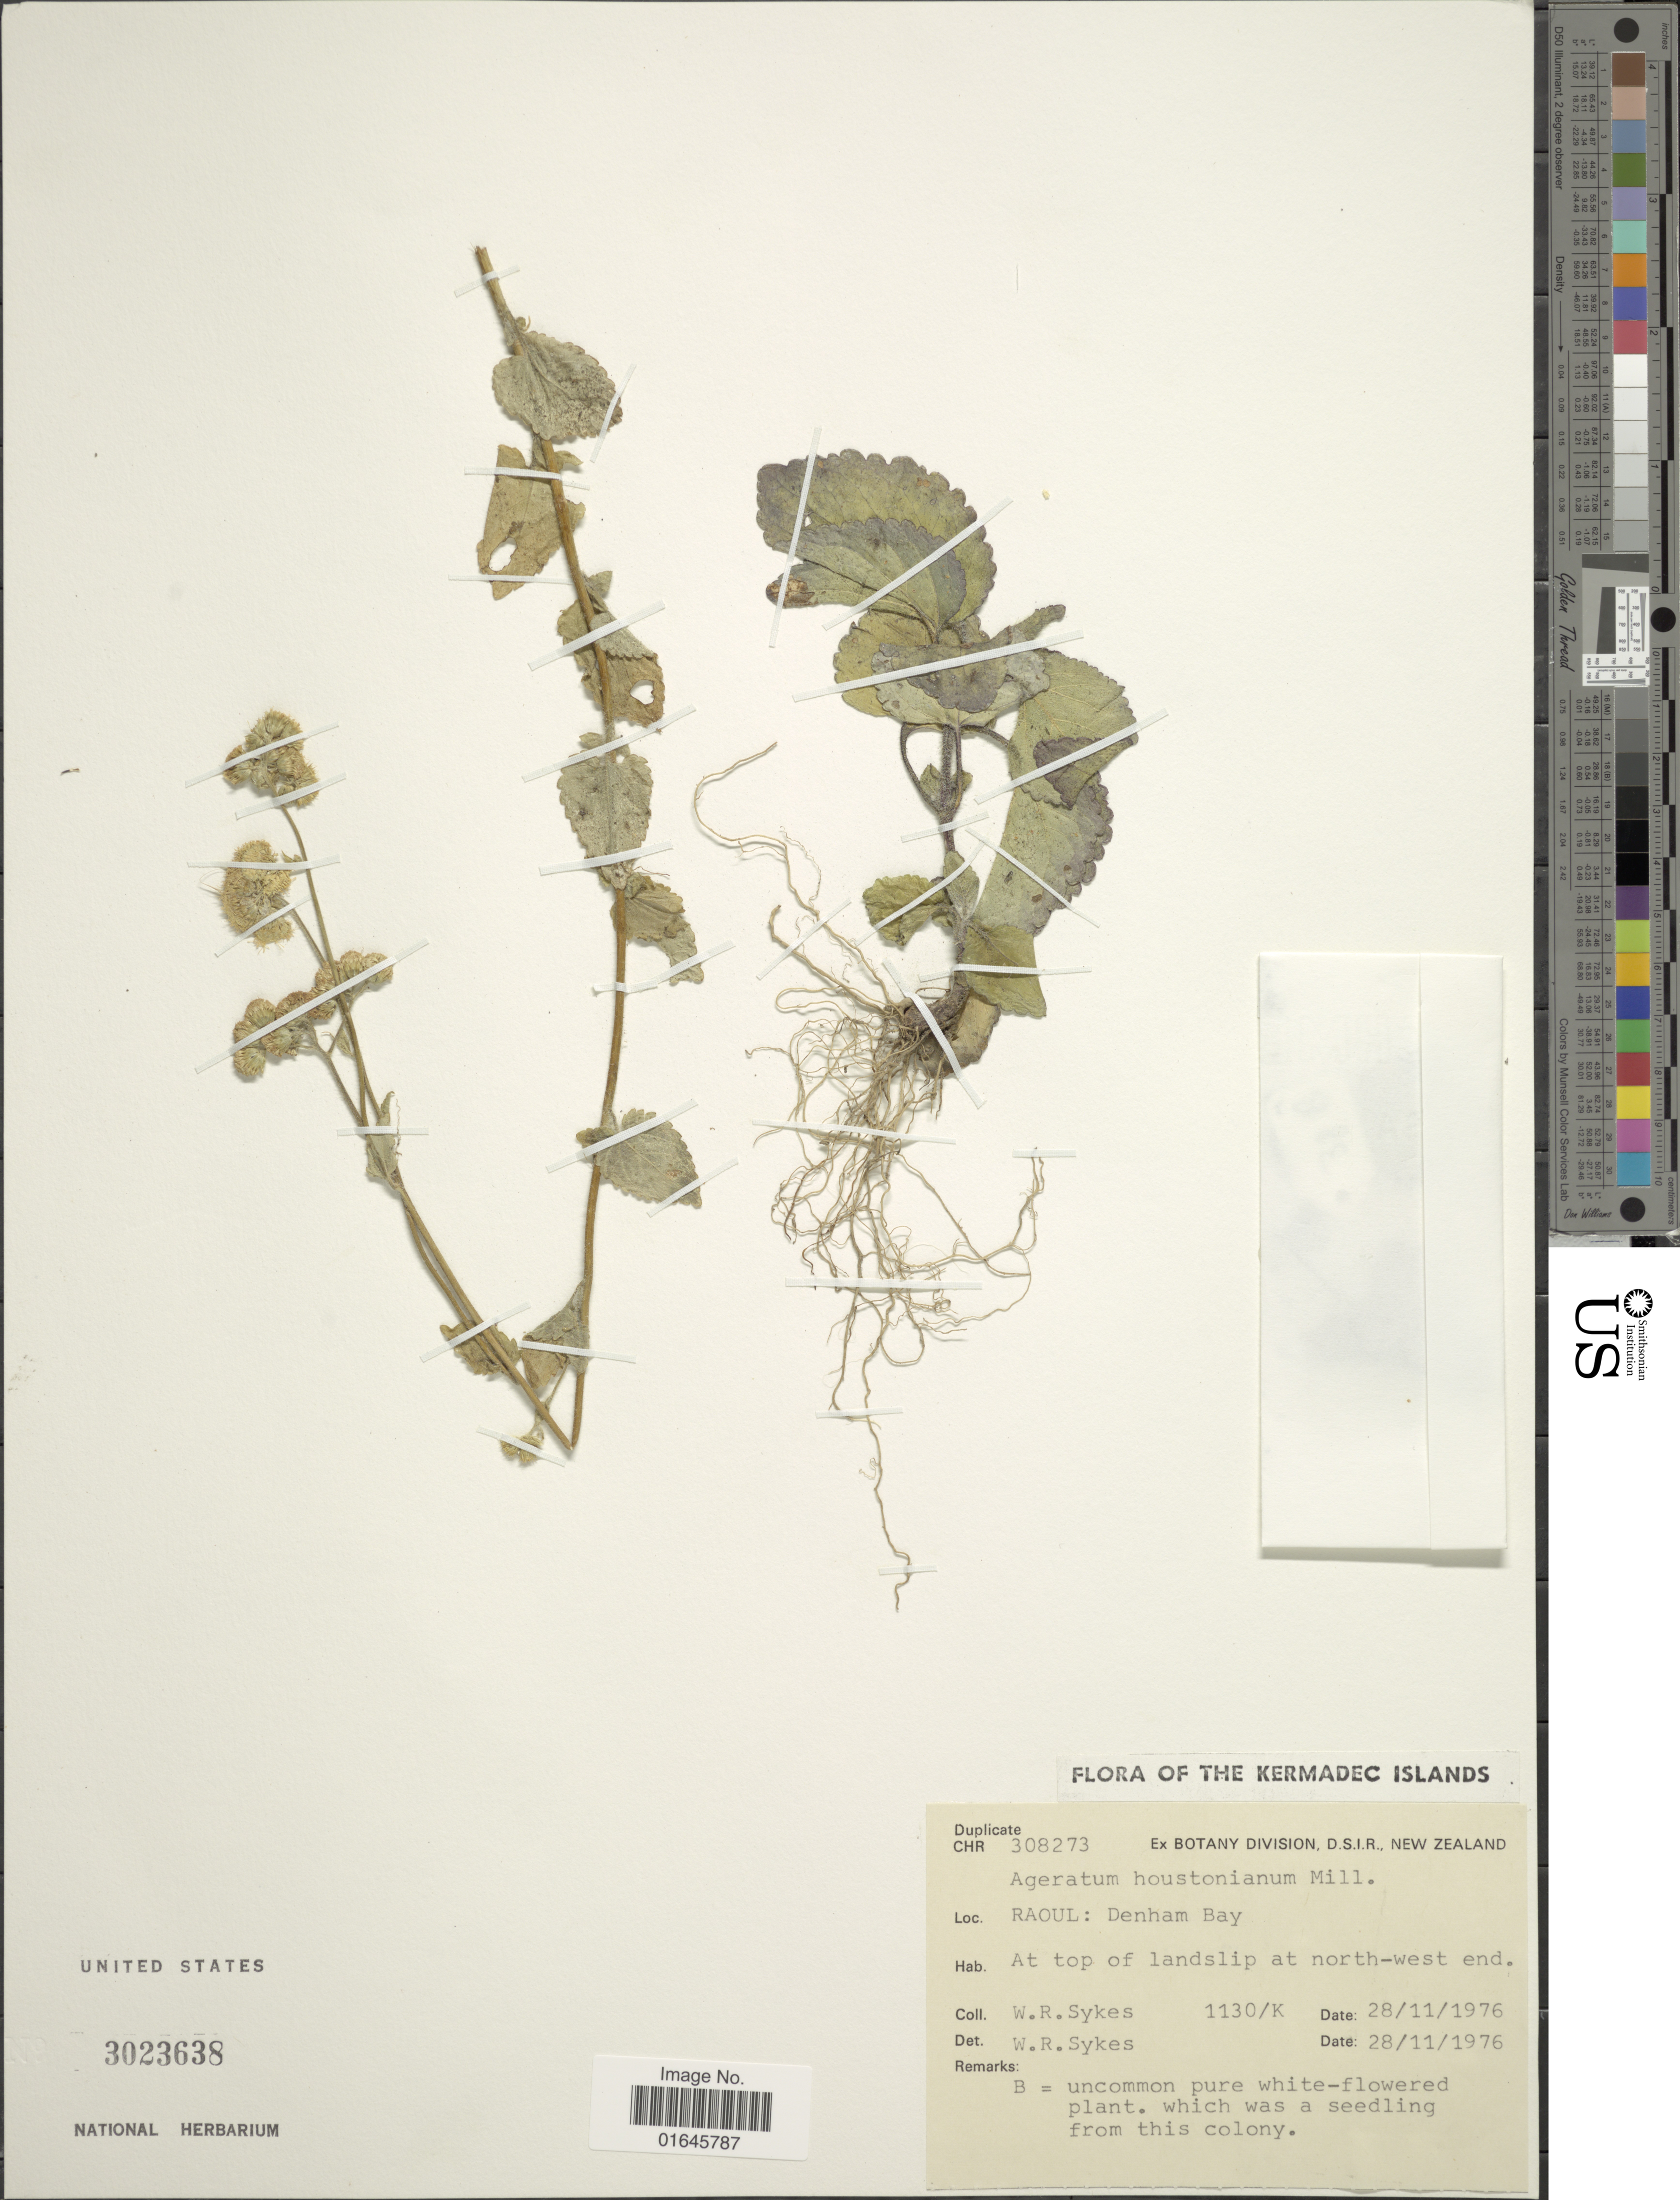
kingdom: Plantae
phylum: Tracheophyta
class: Magnoliopsida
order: Asterales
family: Asteraceae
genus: Ageratum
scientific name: Ageratum conyzoides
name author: L.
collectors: W. R. Sykes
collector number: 1130/K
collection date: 1976-11-28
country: New Zealand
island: Raoul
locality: Raoul: Denham Bay, At top of landslip at north-west end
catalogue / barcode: US 3023638